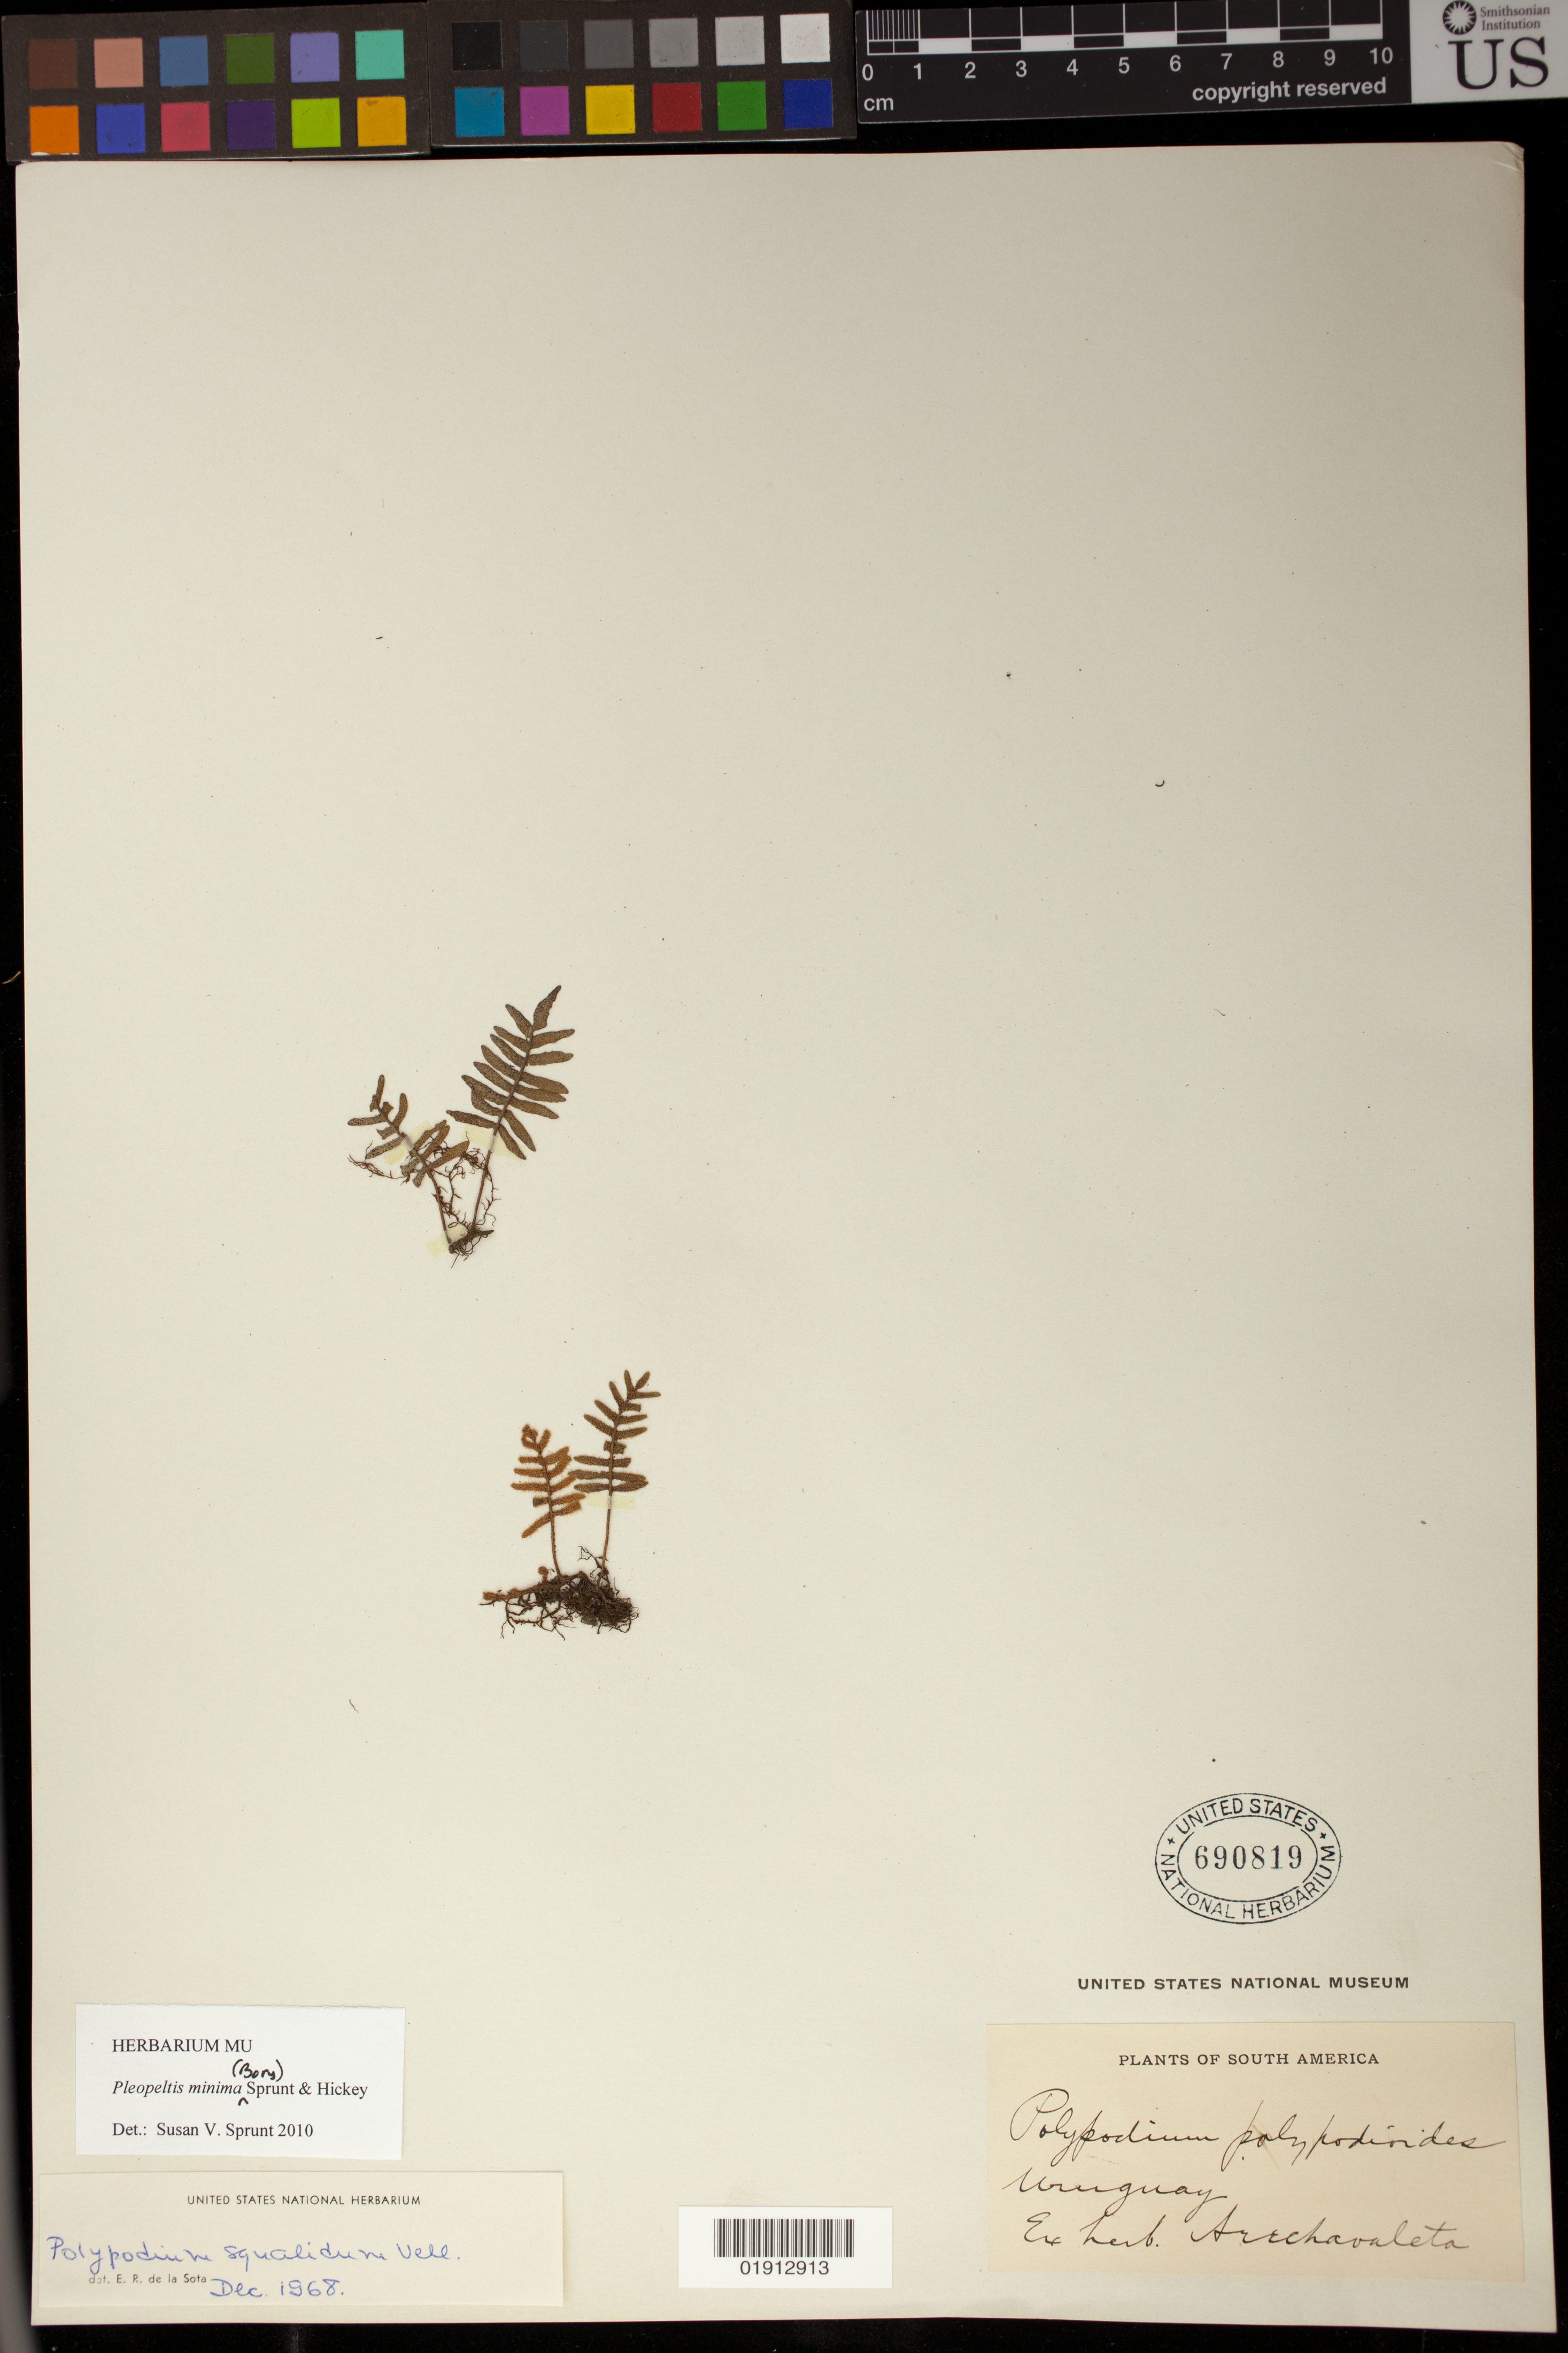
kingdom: Plantae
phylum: Tracheophyta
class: Polypodiopsida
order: Polypodiales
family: Polypodiaceae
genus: Pleopeltis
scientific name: Pleopeltis minima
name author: (Bory) J. Prado & R. Y. Hirai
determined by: Sprunt, S. V.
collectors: ex herb. Arechavaleta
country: Uruguay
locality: Uruguay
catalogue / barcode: US 690819